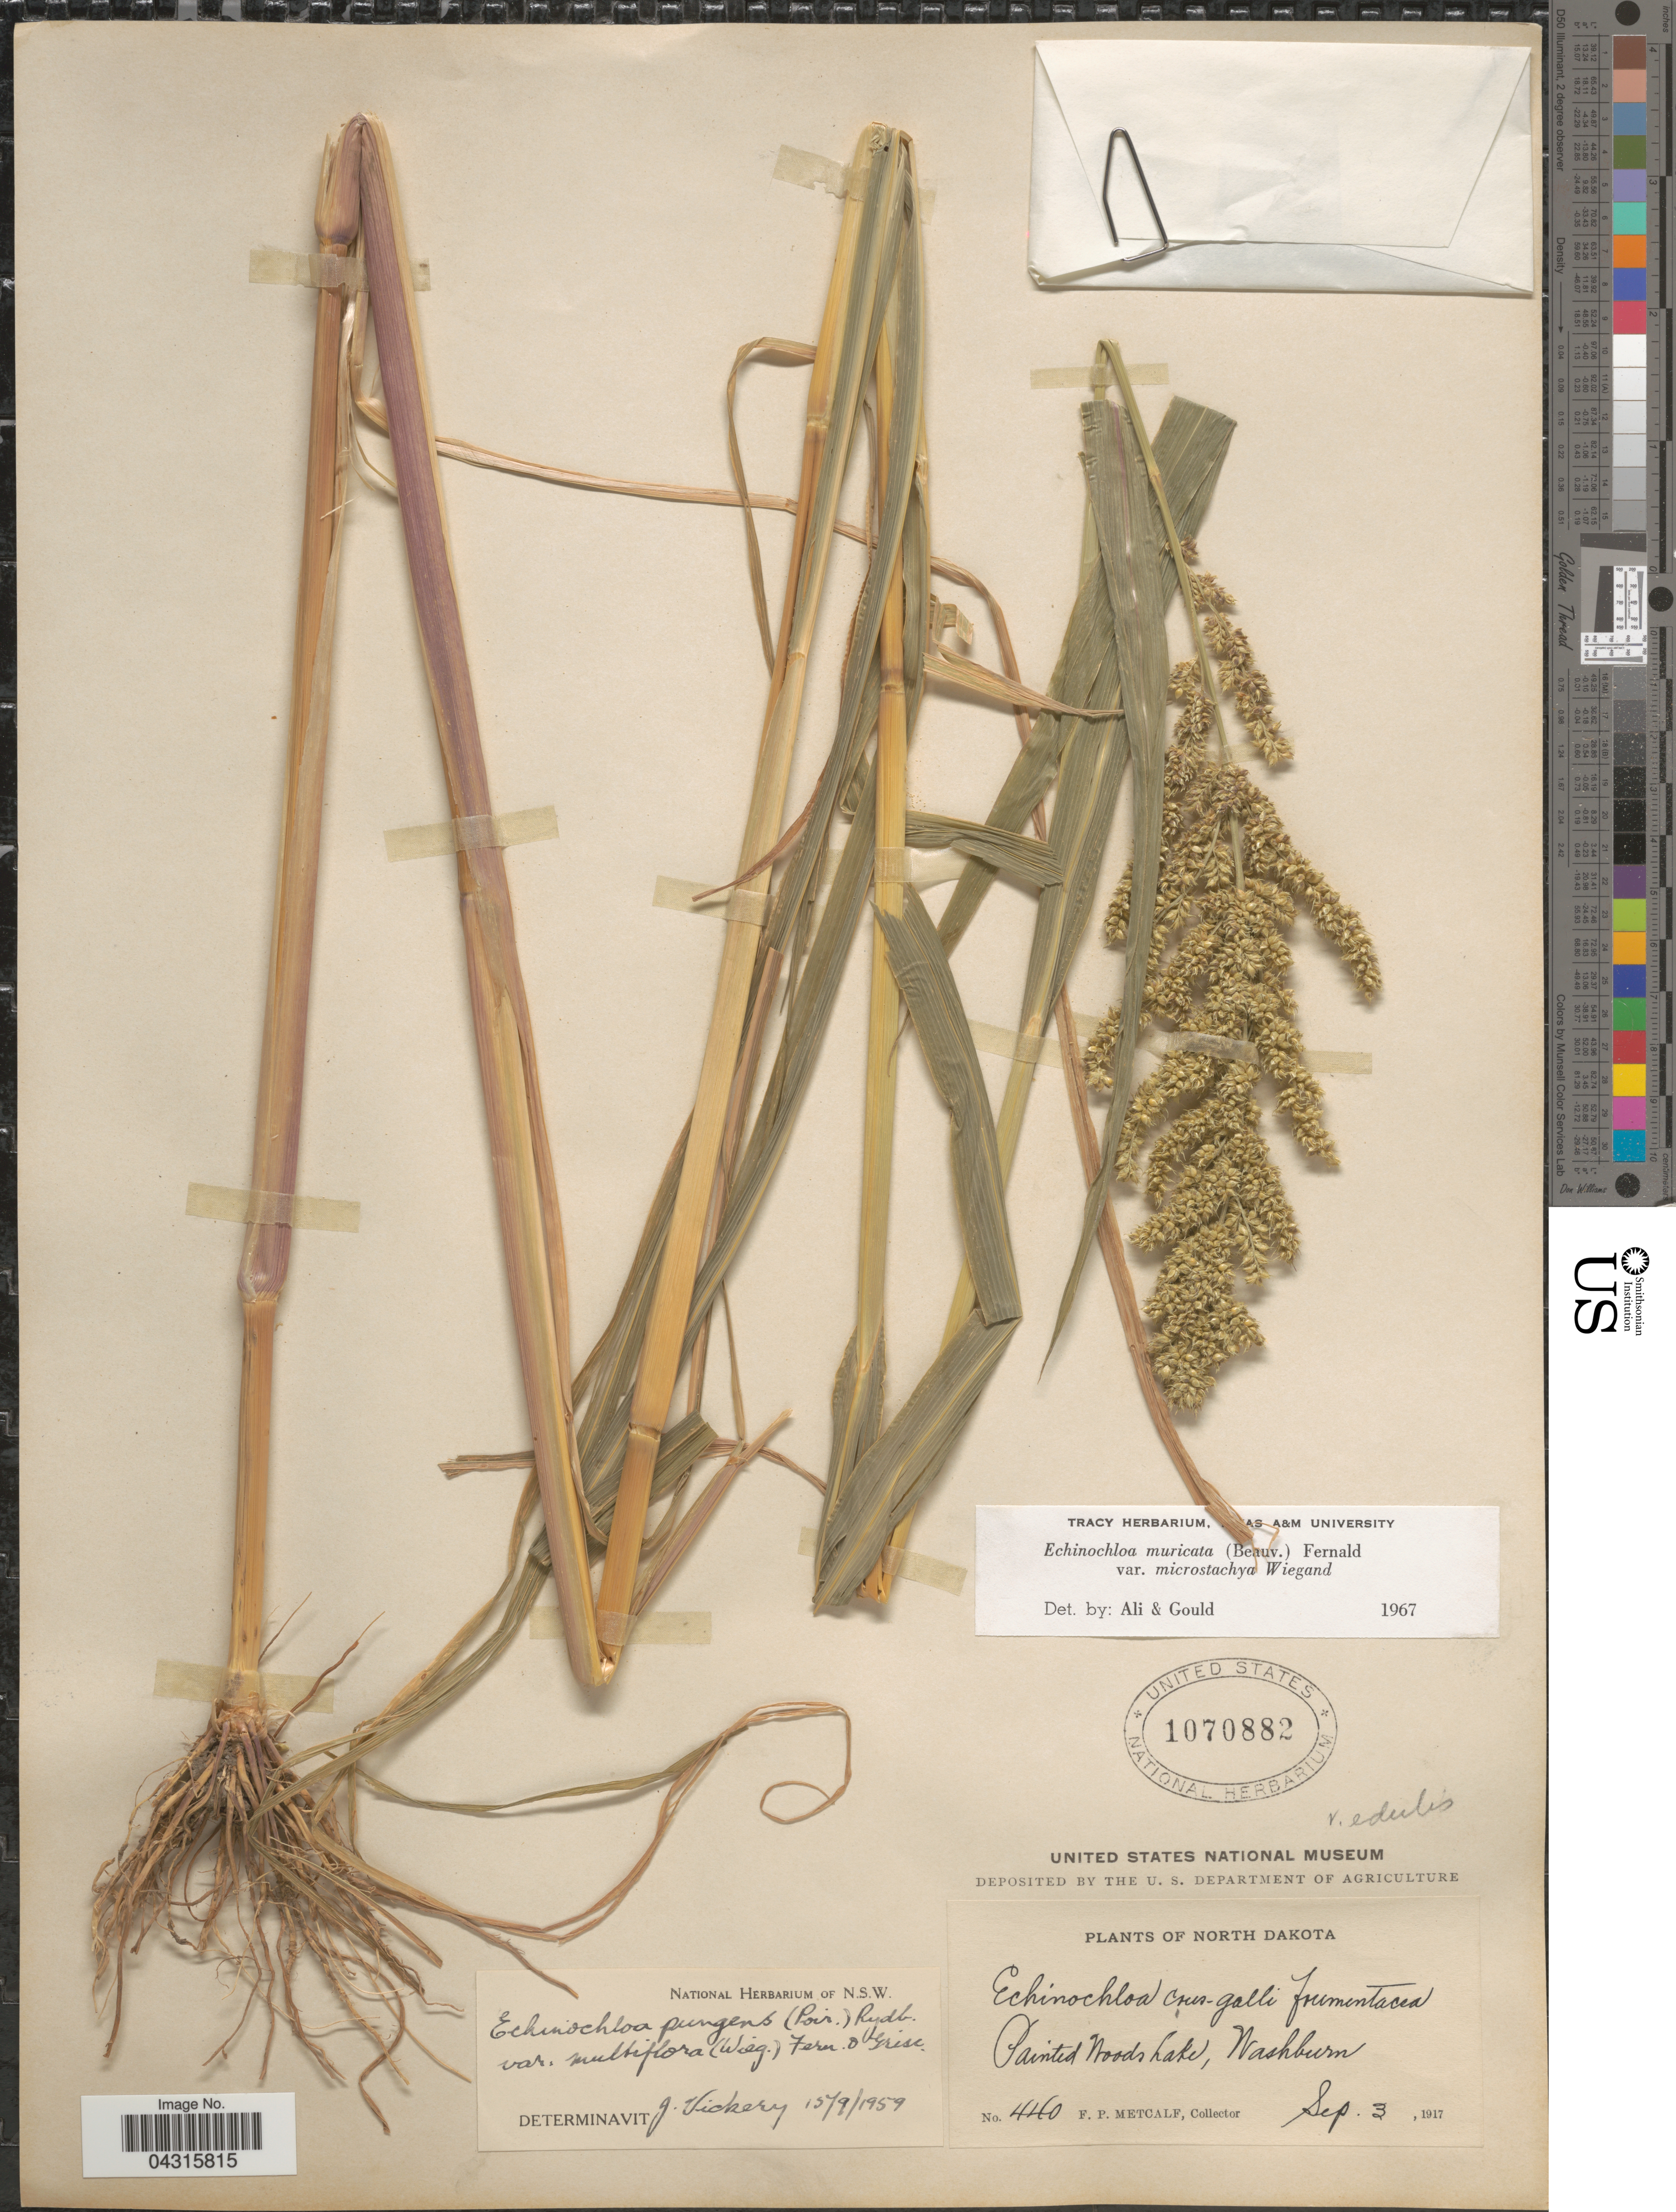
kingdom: Plantae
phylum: Tracheophyta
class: Liliopsida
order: Poales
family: Poaceae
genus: Echinochloa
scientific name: Echinochloa muricata var. microstachya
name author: Wiegand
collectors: F. Metcalf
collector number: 440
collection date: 1917-09-03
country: United States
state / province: North Dakota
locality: Painted Woods Lake, Washburn.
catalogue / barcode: US 1070882